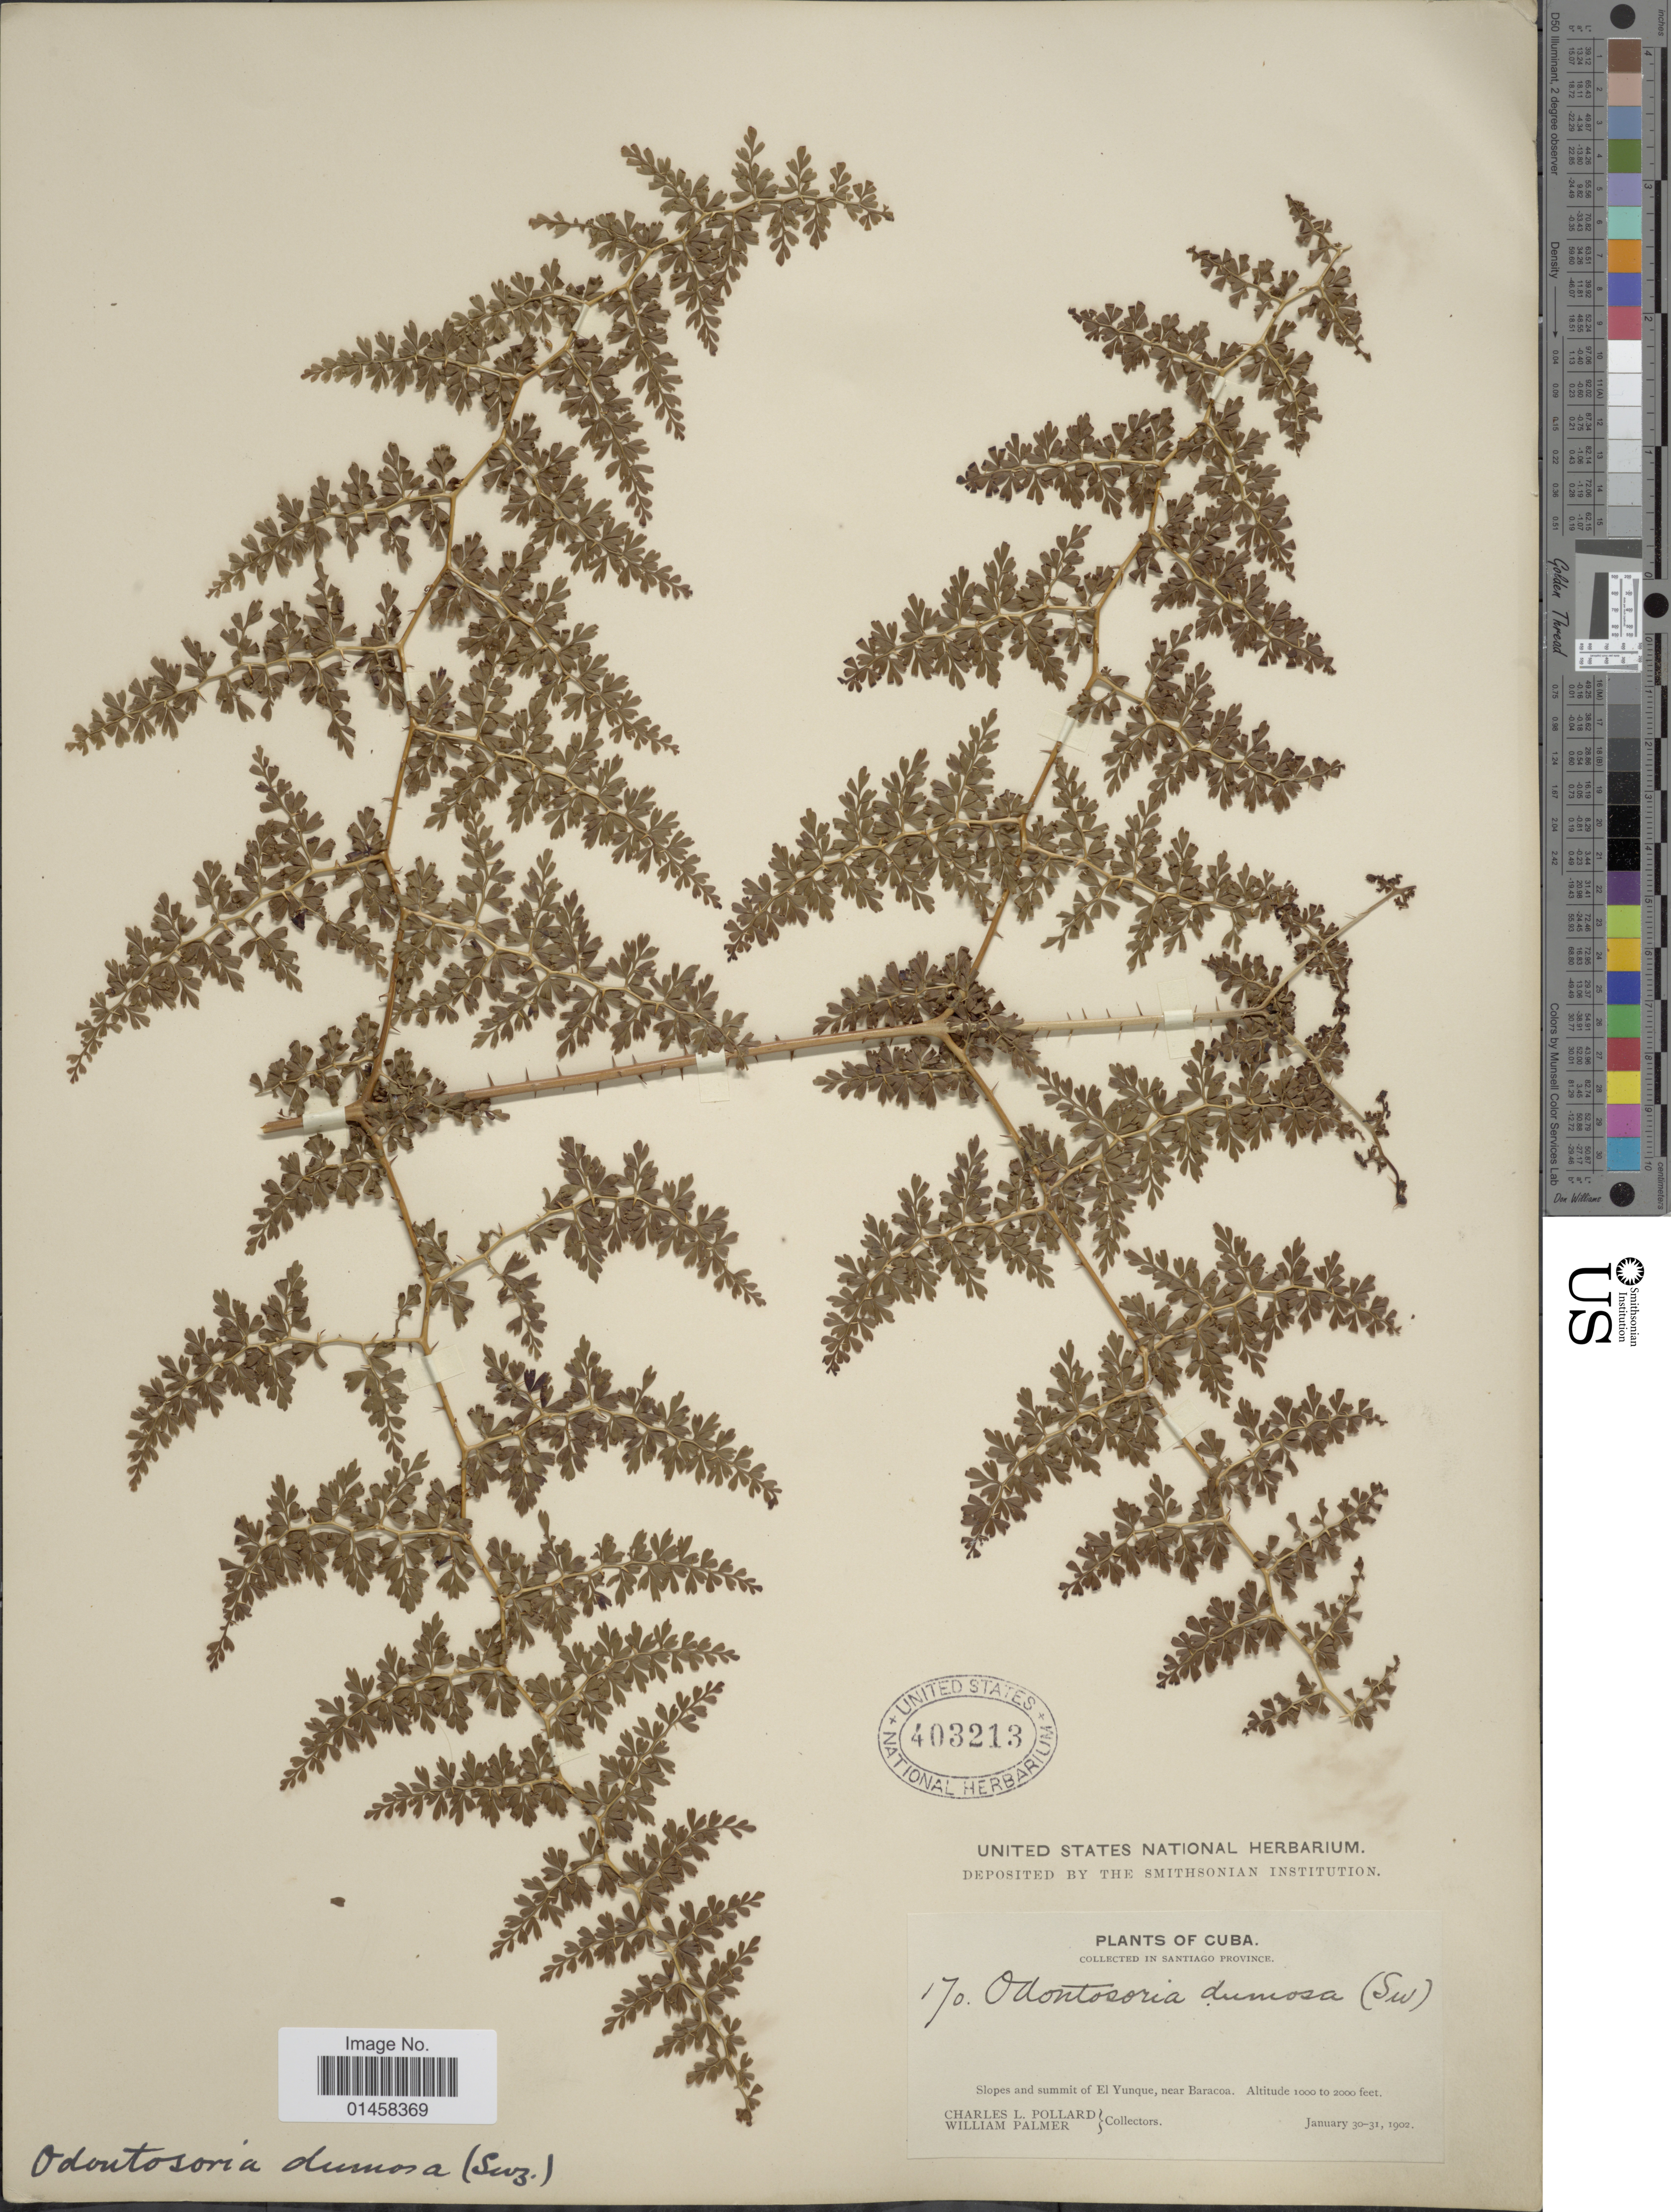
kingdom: Plantae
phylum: Tracheophyta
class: Polypodiopsida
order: Polypodiales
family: Lindsaeaceae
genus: Odontosoria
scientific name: Odontosoria aculeata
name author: (L.) J. Sm.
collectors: C. L. Pollard & W. Palmer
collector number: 170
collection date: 1902-01-30/1902-01-31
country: Cuba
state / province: Santiago de Cuba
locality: Slopes and summit of El Yunque, near Baracao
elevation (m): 305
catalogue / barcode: US 403213